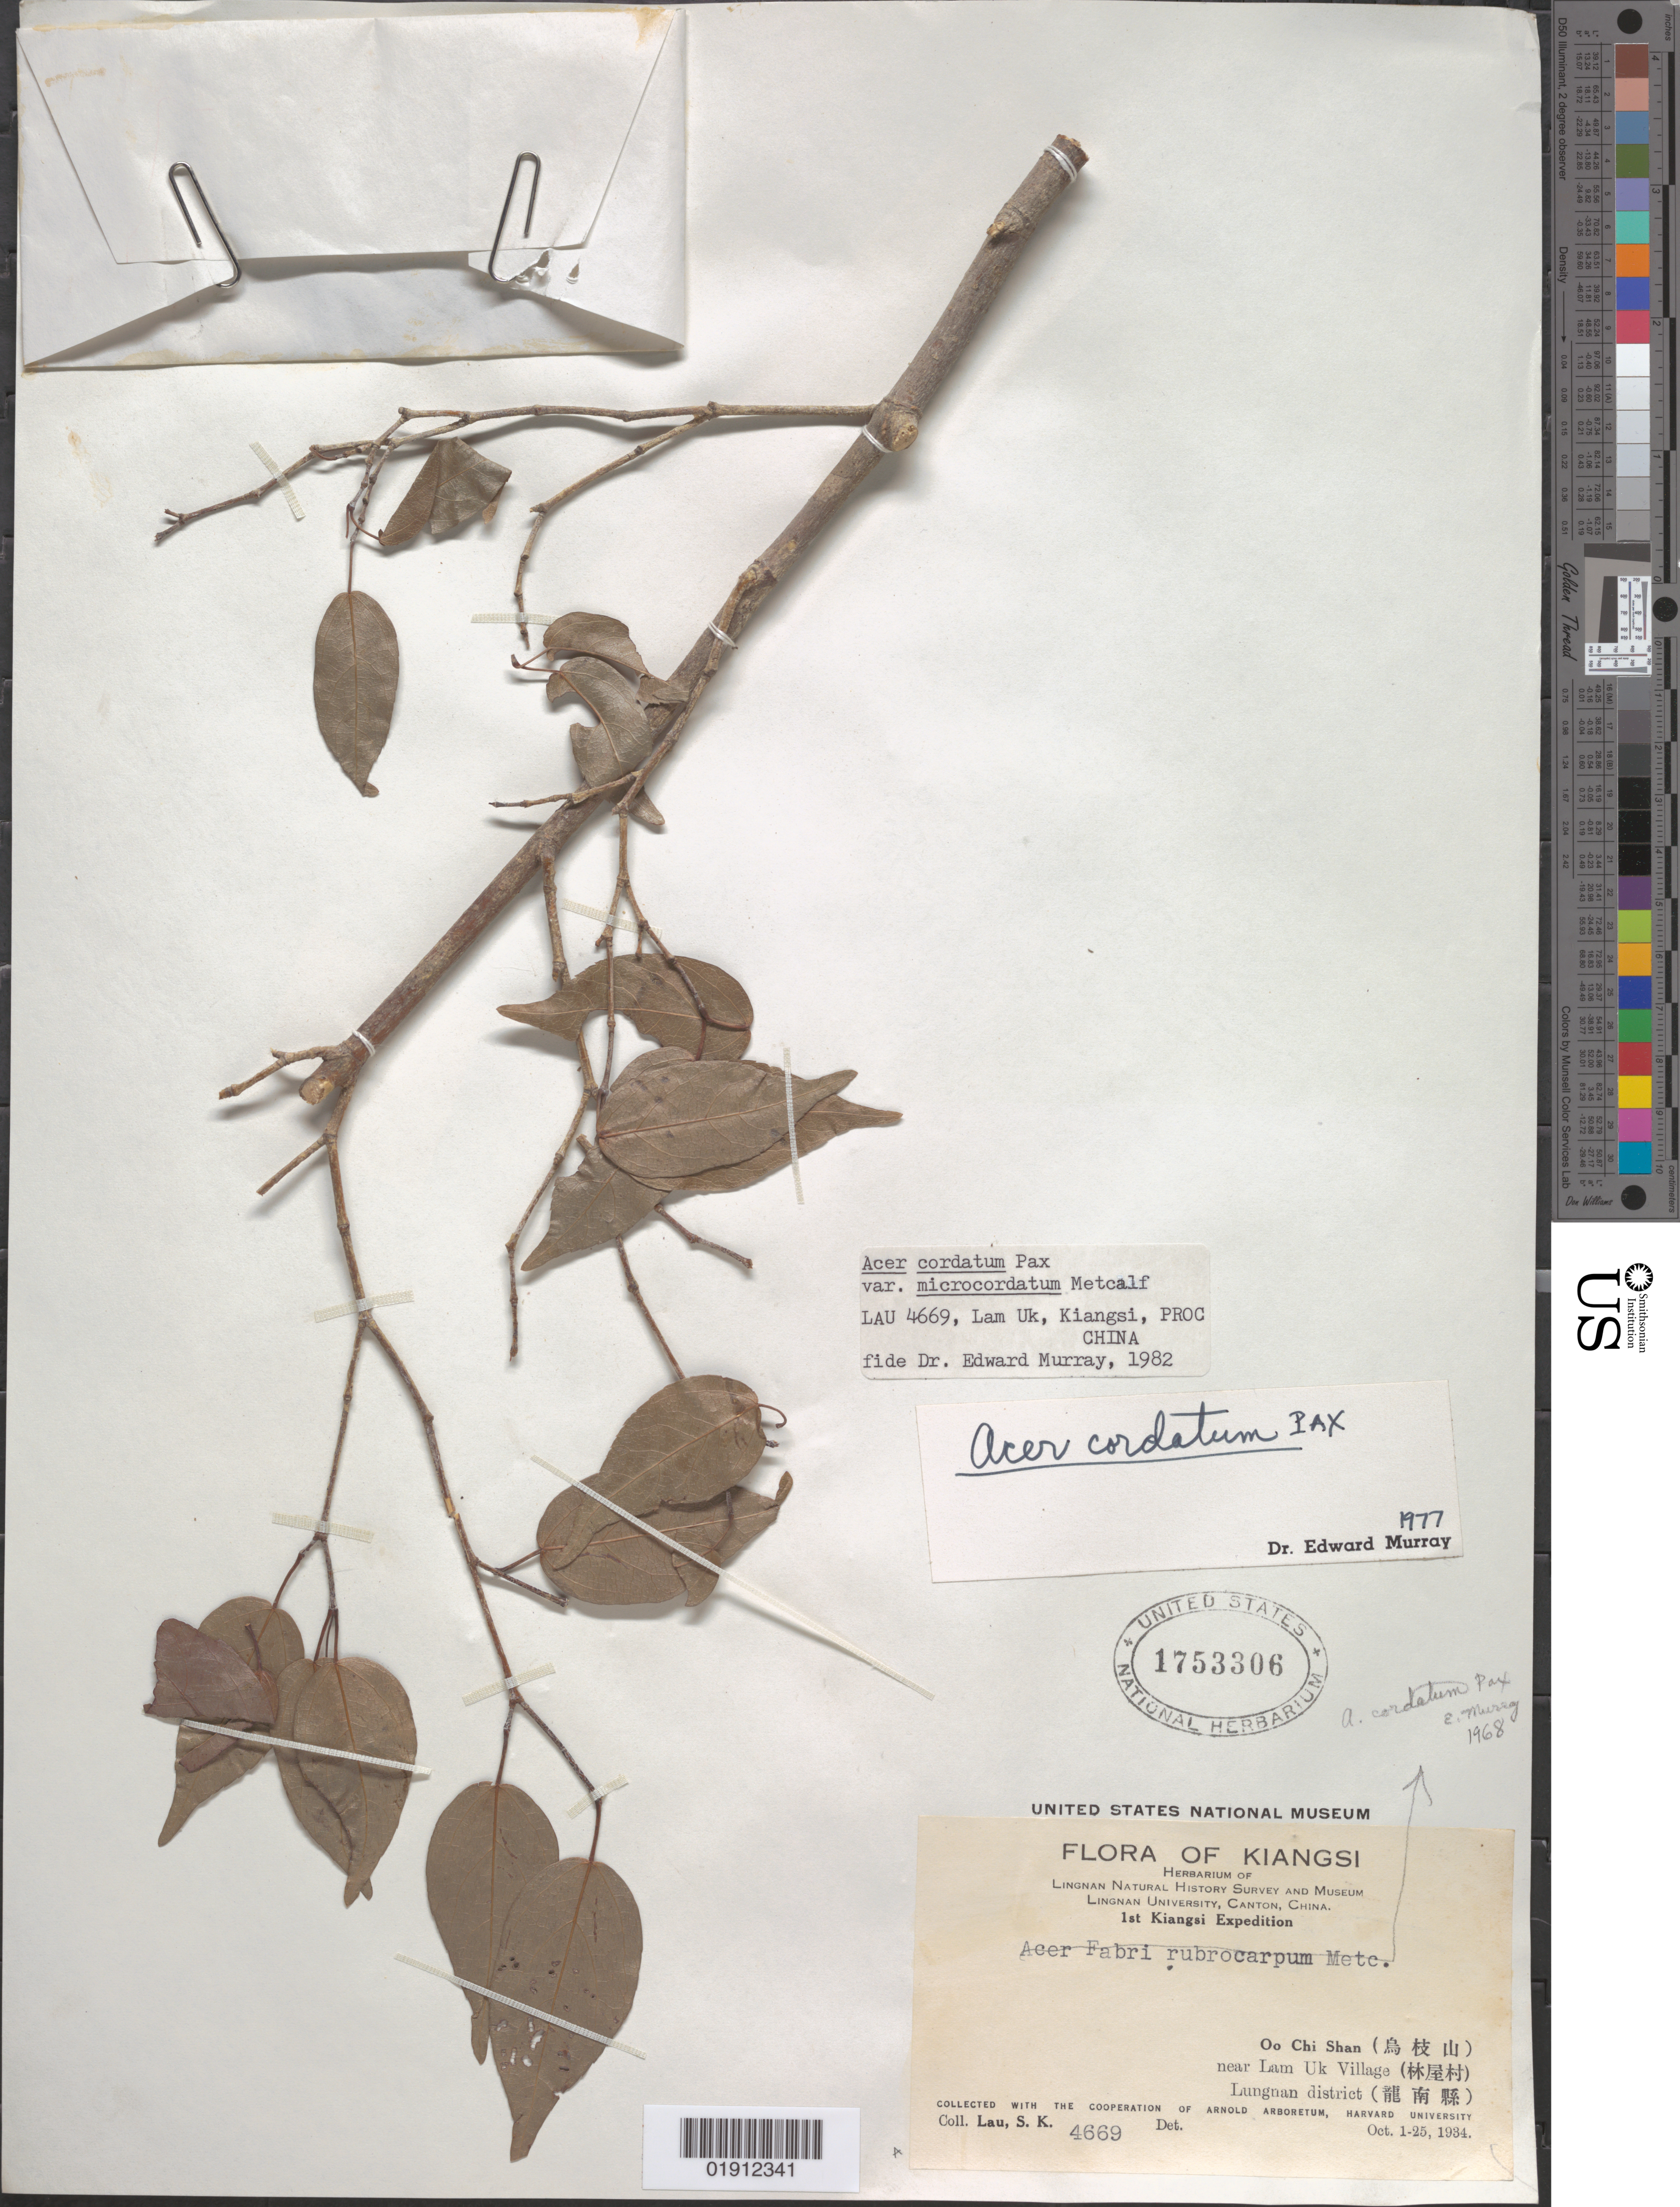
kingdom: Plantae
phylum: Tracheophyta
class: Magnoliopsida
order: Sapindales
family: Sapindaceae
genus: Acer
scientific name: Acer cordatum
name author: Pax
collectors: S. K. Lau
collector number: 4669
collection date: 1934-10-01/1934-10-25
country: China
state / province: Jiangxi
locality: Kiangsi [Jiangxi], Lungnan District, Oo Chi Shan, near Lam Uk Village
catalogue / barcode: US 1753306